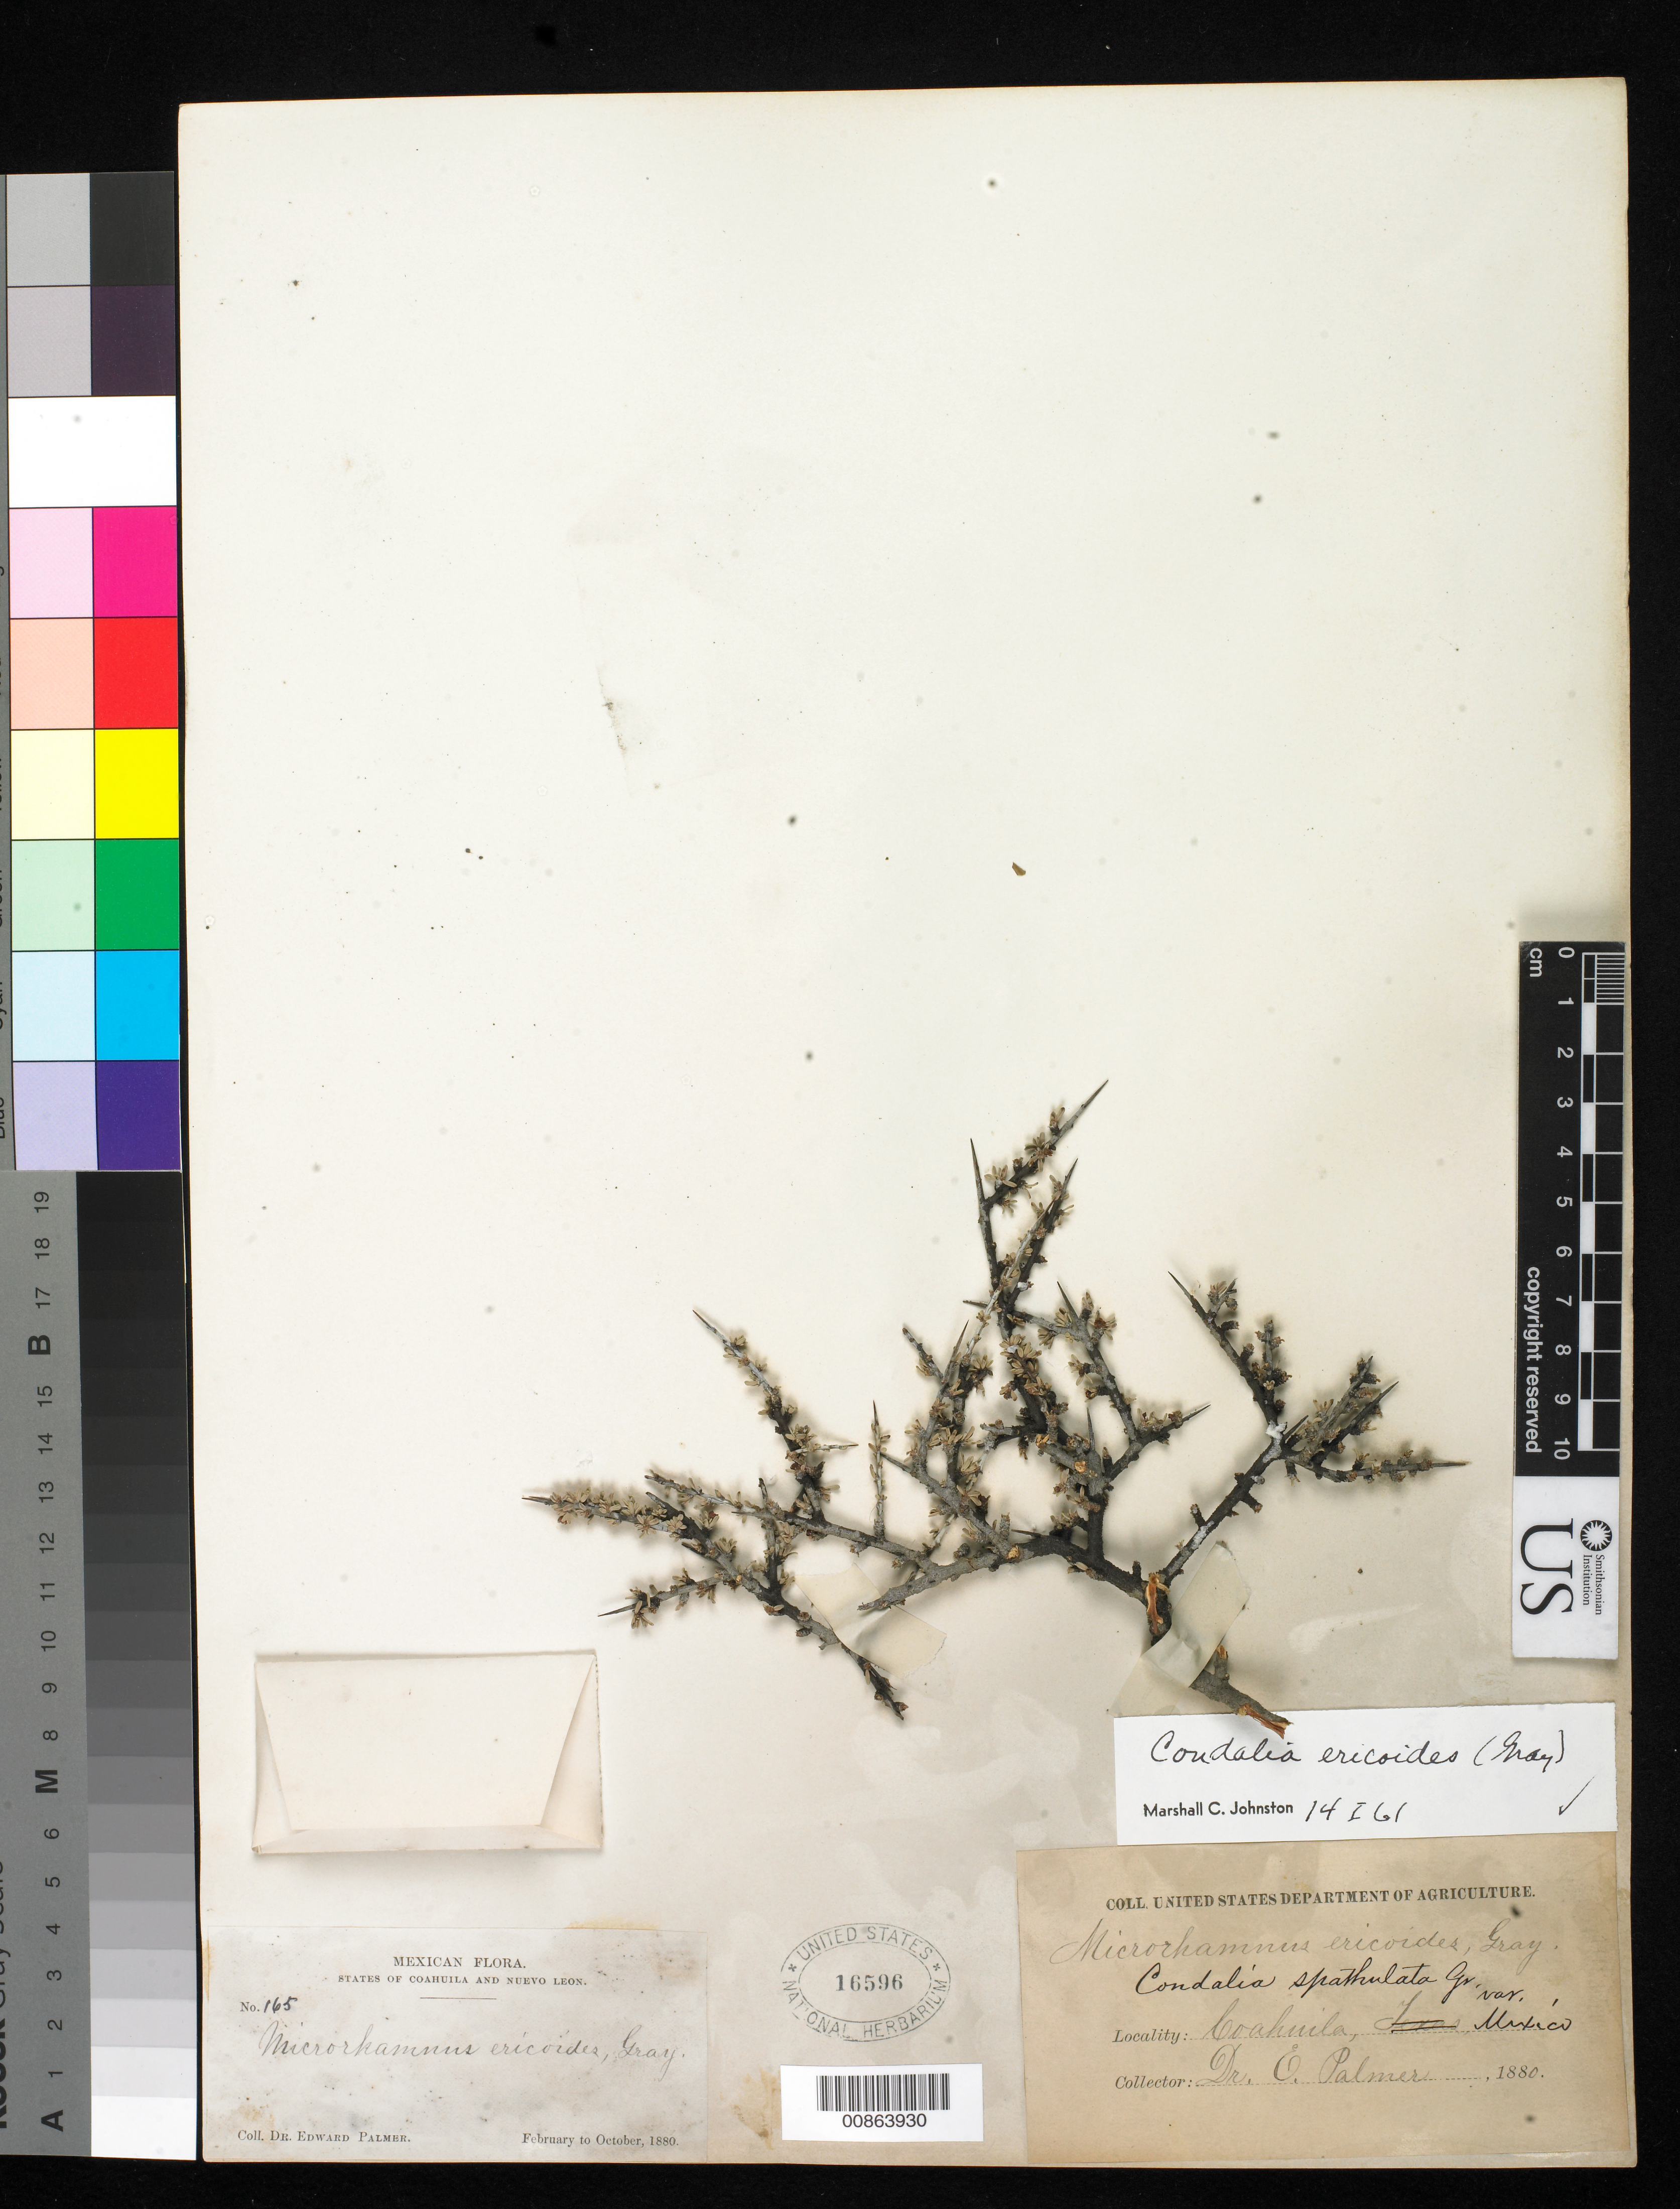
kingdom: Plantae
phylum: Tracheophyta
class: Magnoliopsida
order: Rosales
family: Rhamnaceae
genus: Condalia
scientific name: Condalia ericoides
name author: (A. Gray) M.C. Johnst.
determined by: Johnston, M. C.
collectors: E. Palmer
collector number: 165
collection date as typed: Feb 1880 to -- Oct 1880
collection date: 1880-02/1880-10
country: Mexico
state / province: Coahuila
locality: Coahuila.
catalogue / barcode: US 16596